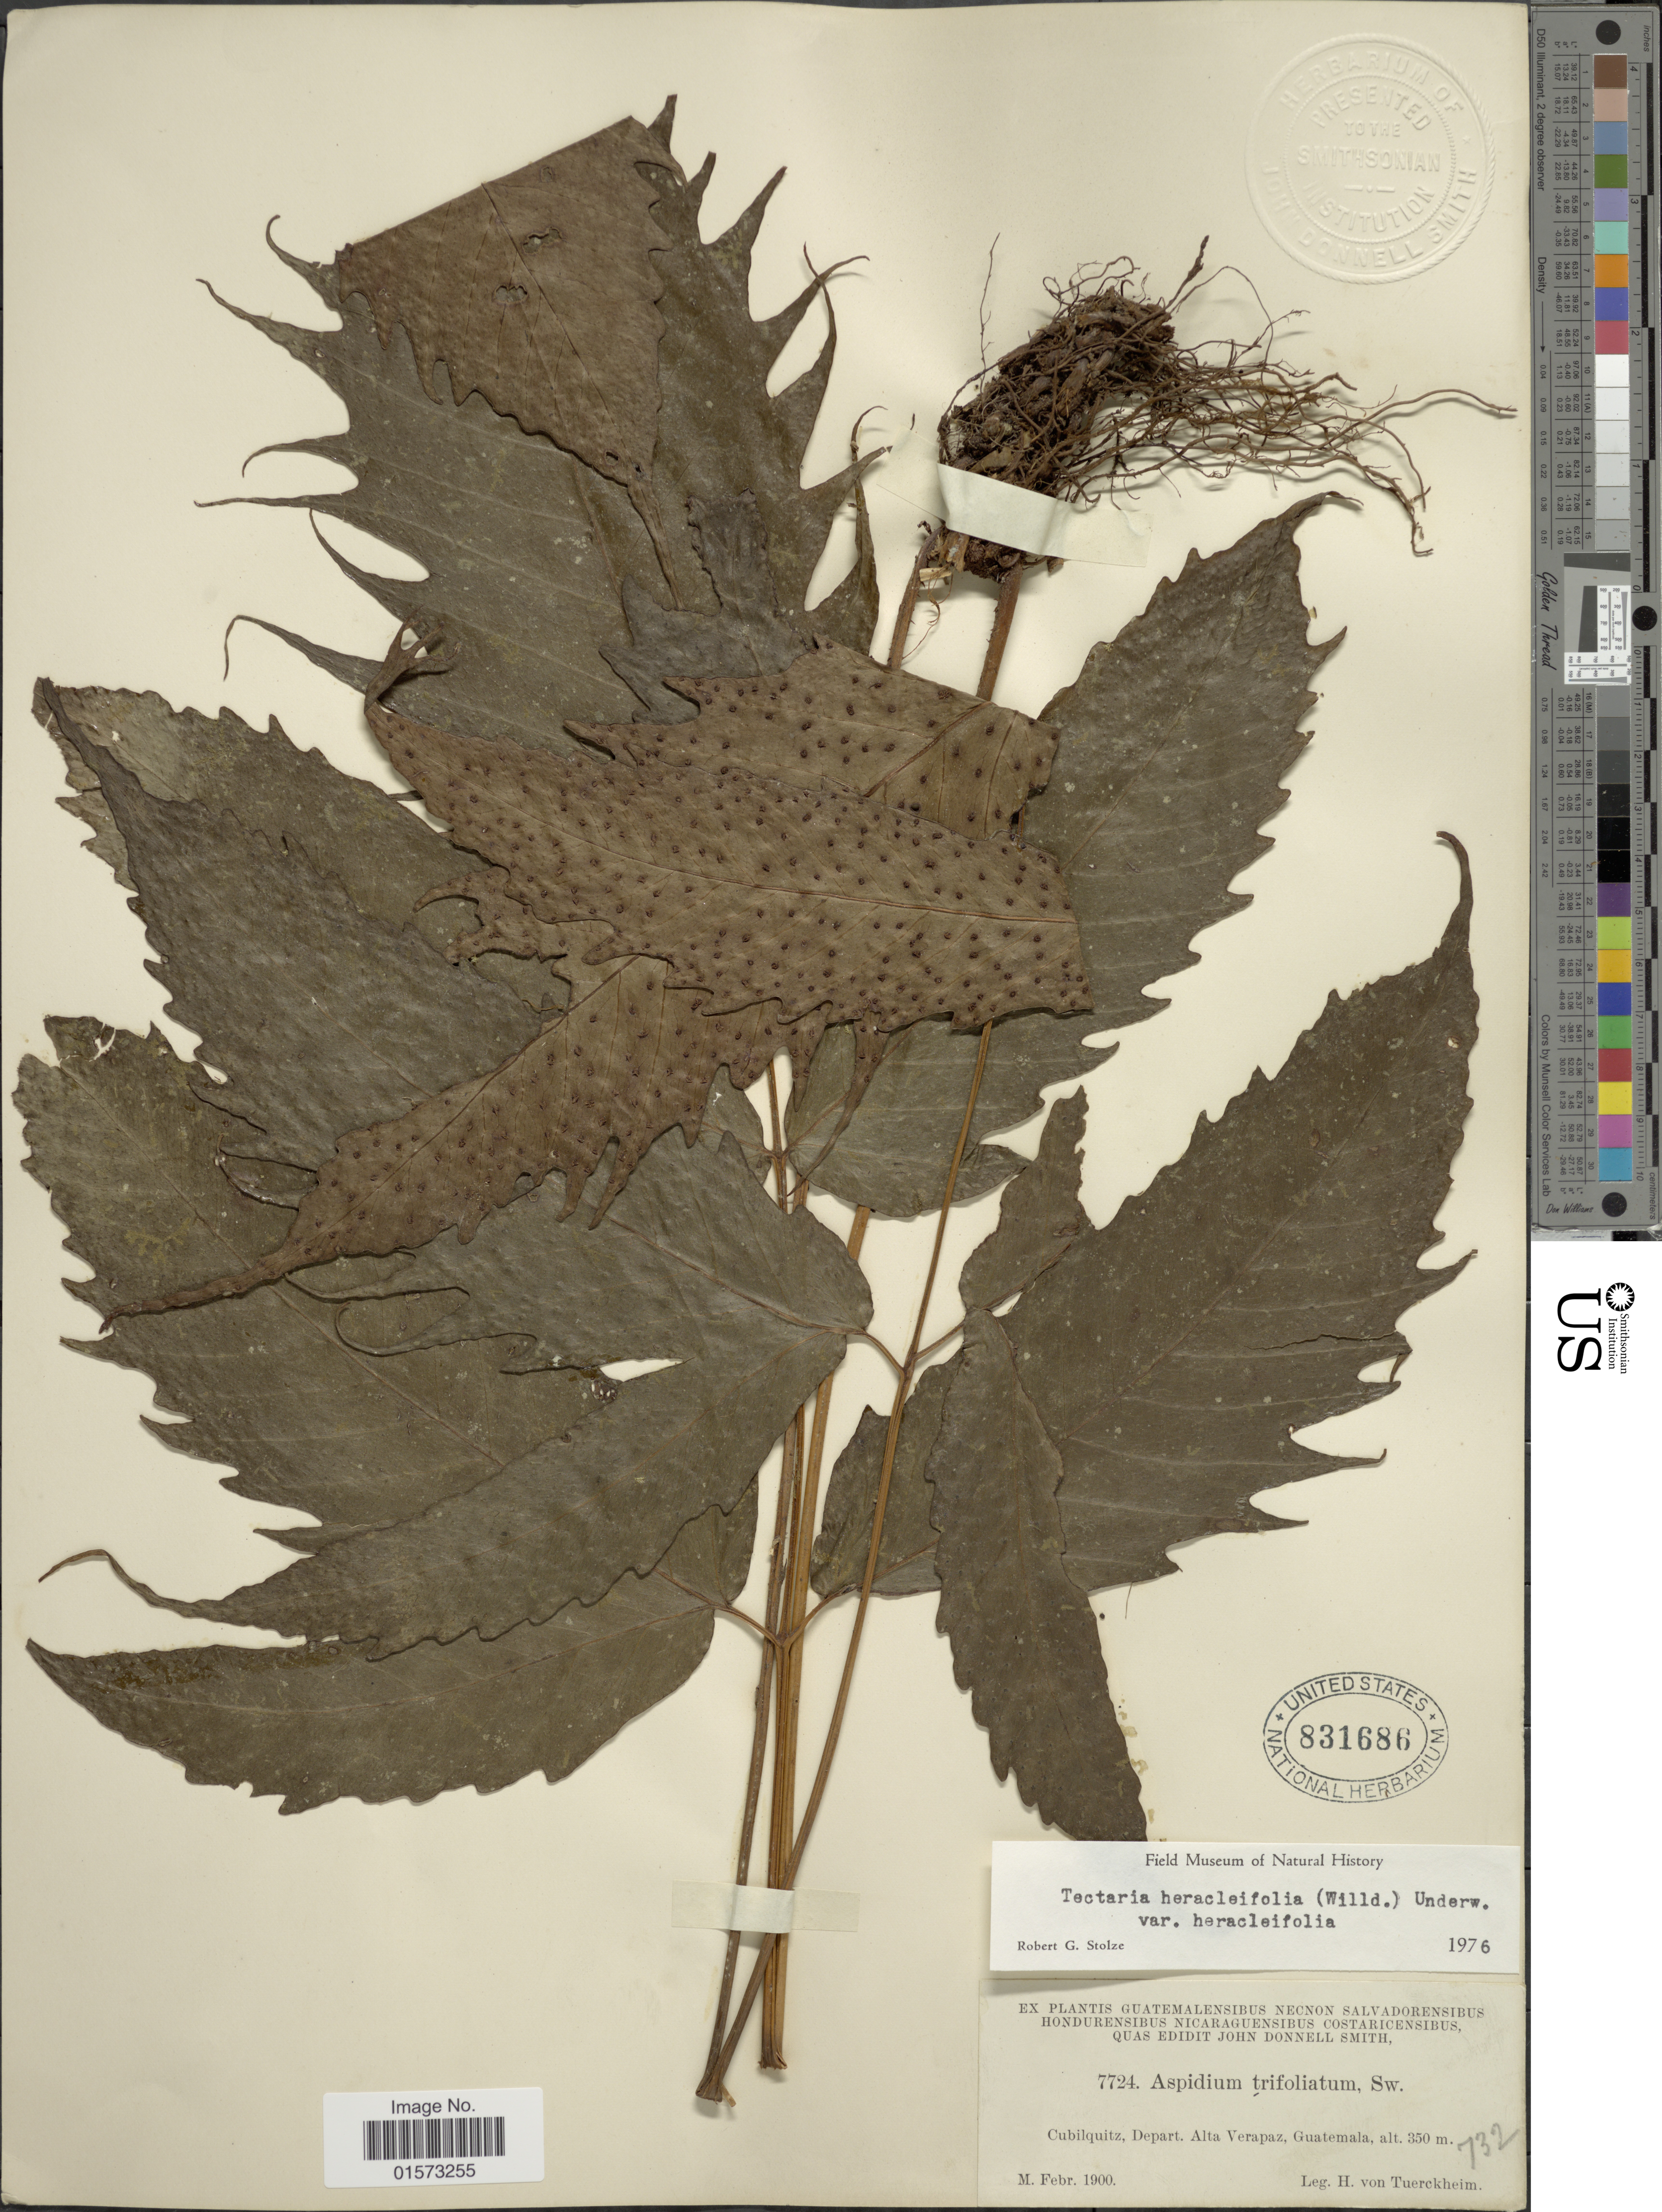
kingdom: Plantae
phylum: Tracheophyta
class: Polypodiopsida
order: Polypodiales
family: Tectariaceae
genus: Tectaria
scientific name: Tectaria heracleifolia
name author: (Willd.) Underw.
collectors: H. von Türckheim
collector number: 7724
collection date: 1900-02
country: Guatemala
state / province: Alta Verapaz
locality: Cubilquitz, depart, Alta Verapaz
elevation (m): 350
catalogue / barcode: US 831686